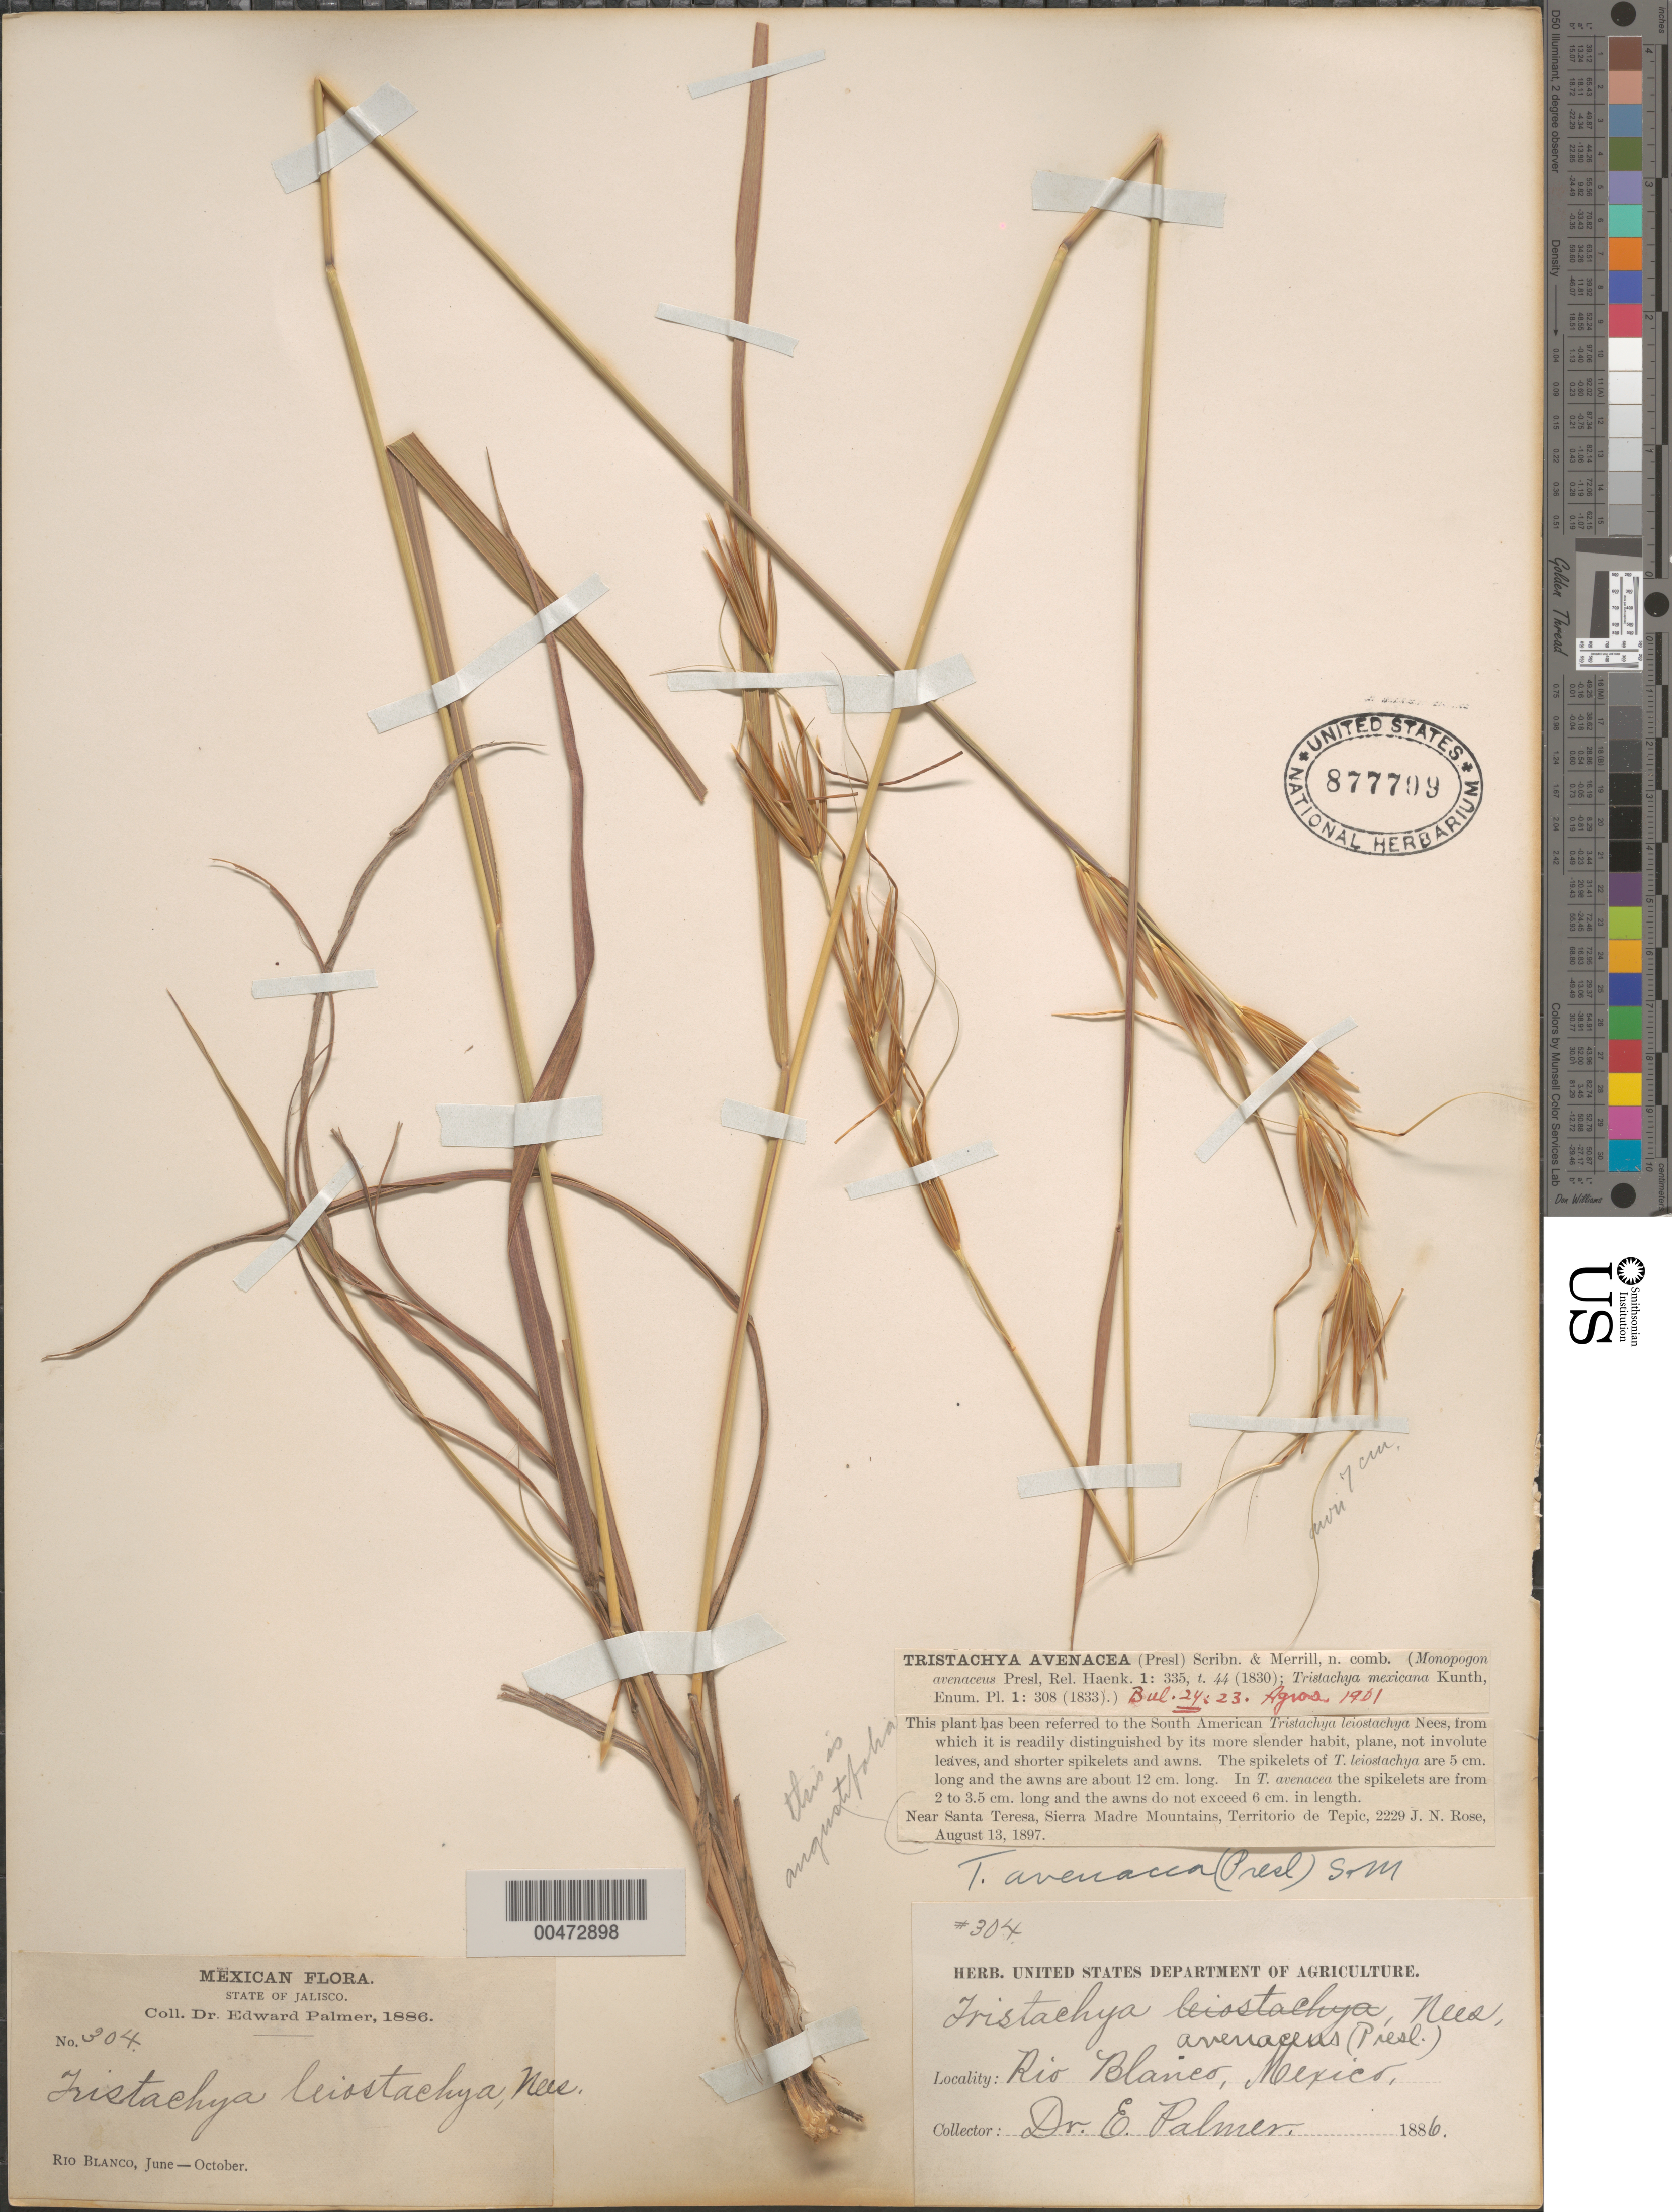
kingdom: Plantae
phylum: Tracheophyta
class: Liliopsida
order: Poales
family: Poaceae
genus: Tristachya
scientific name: Tristachya avenacea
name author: Scribn. & Merr.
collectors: E. Palmer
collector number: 304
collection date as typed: Jun 1886 to Oct 1886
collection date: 1886-06/1886-10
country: Mexico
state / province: Jalisco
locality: Rio Blanco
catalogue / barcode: US 877709